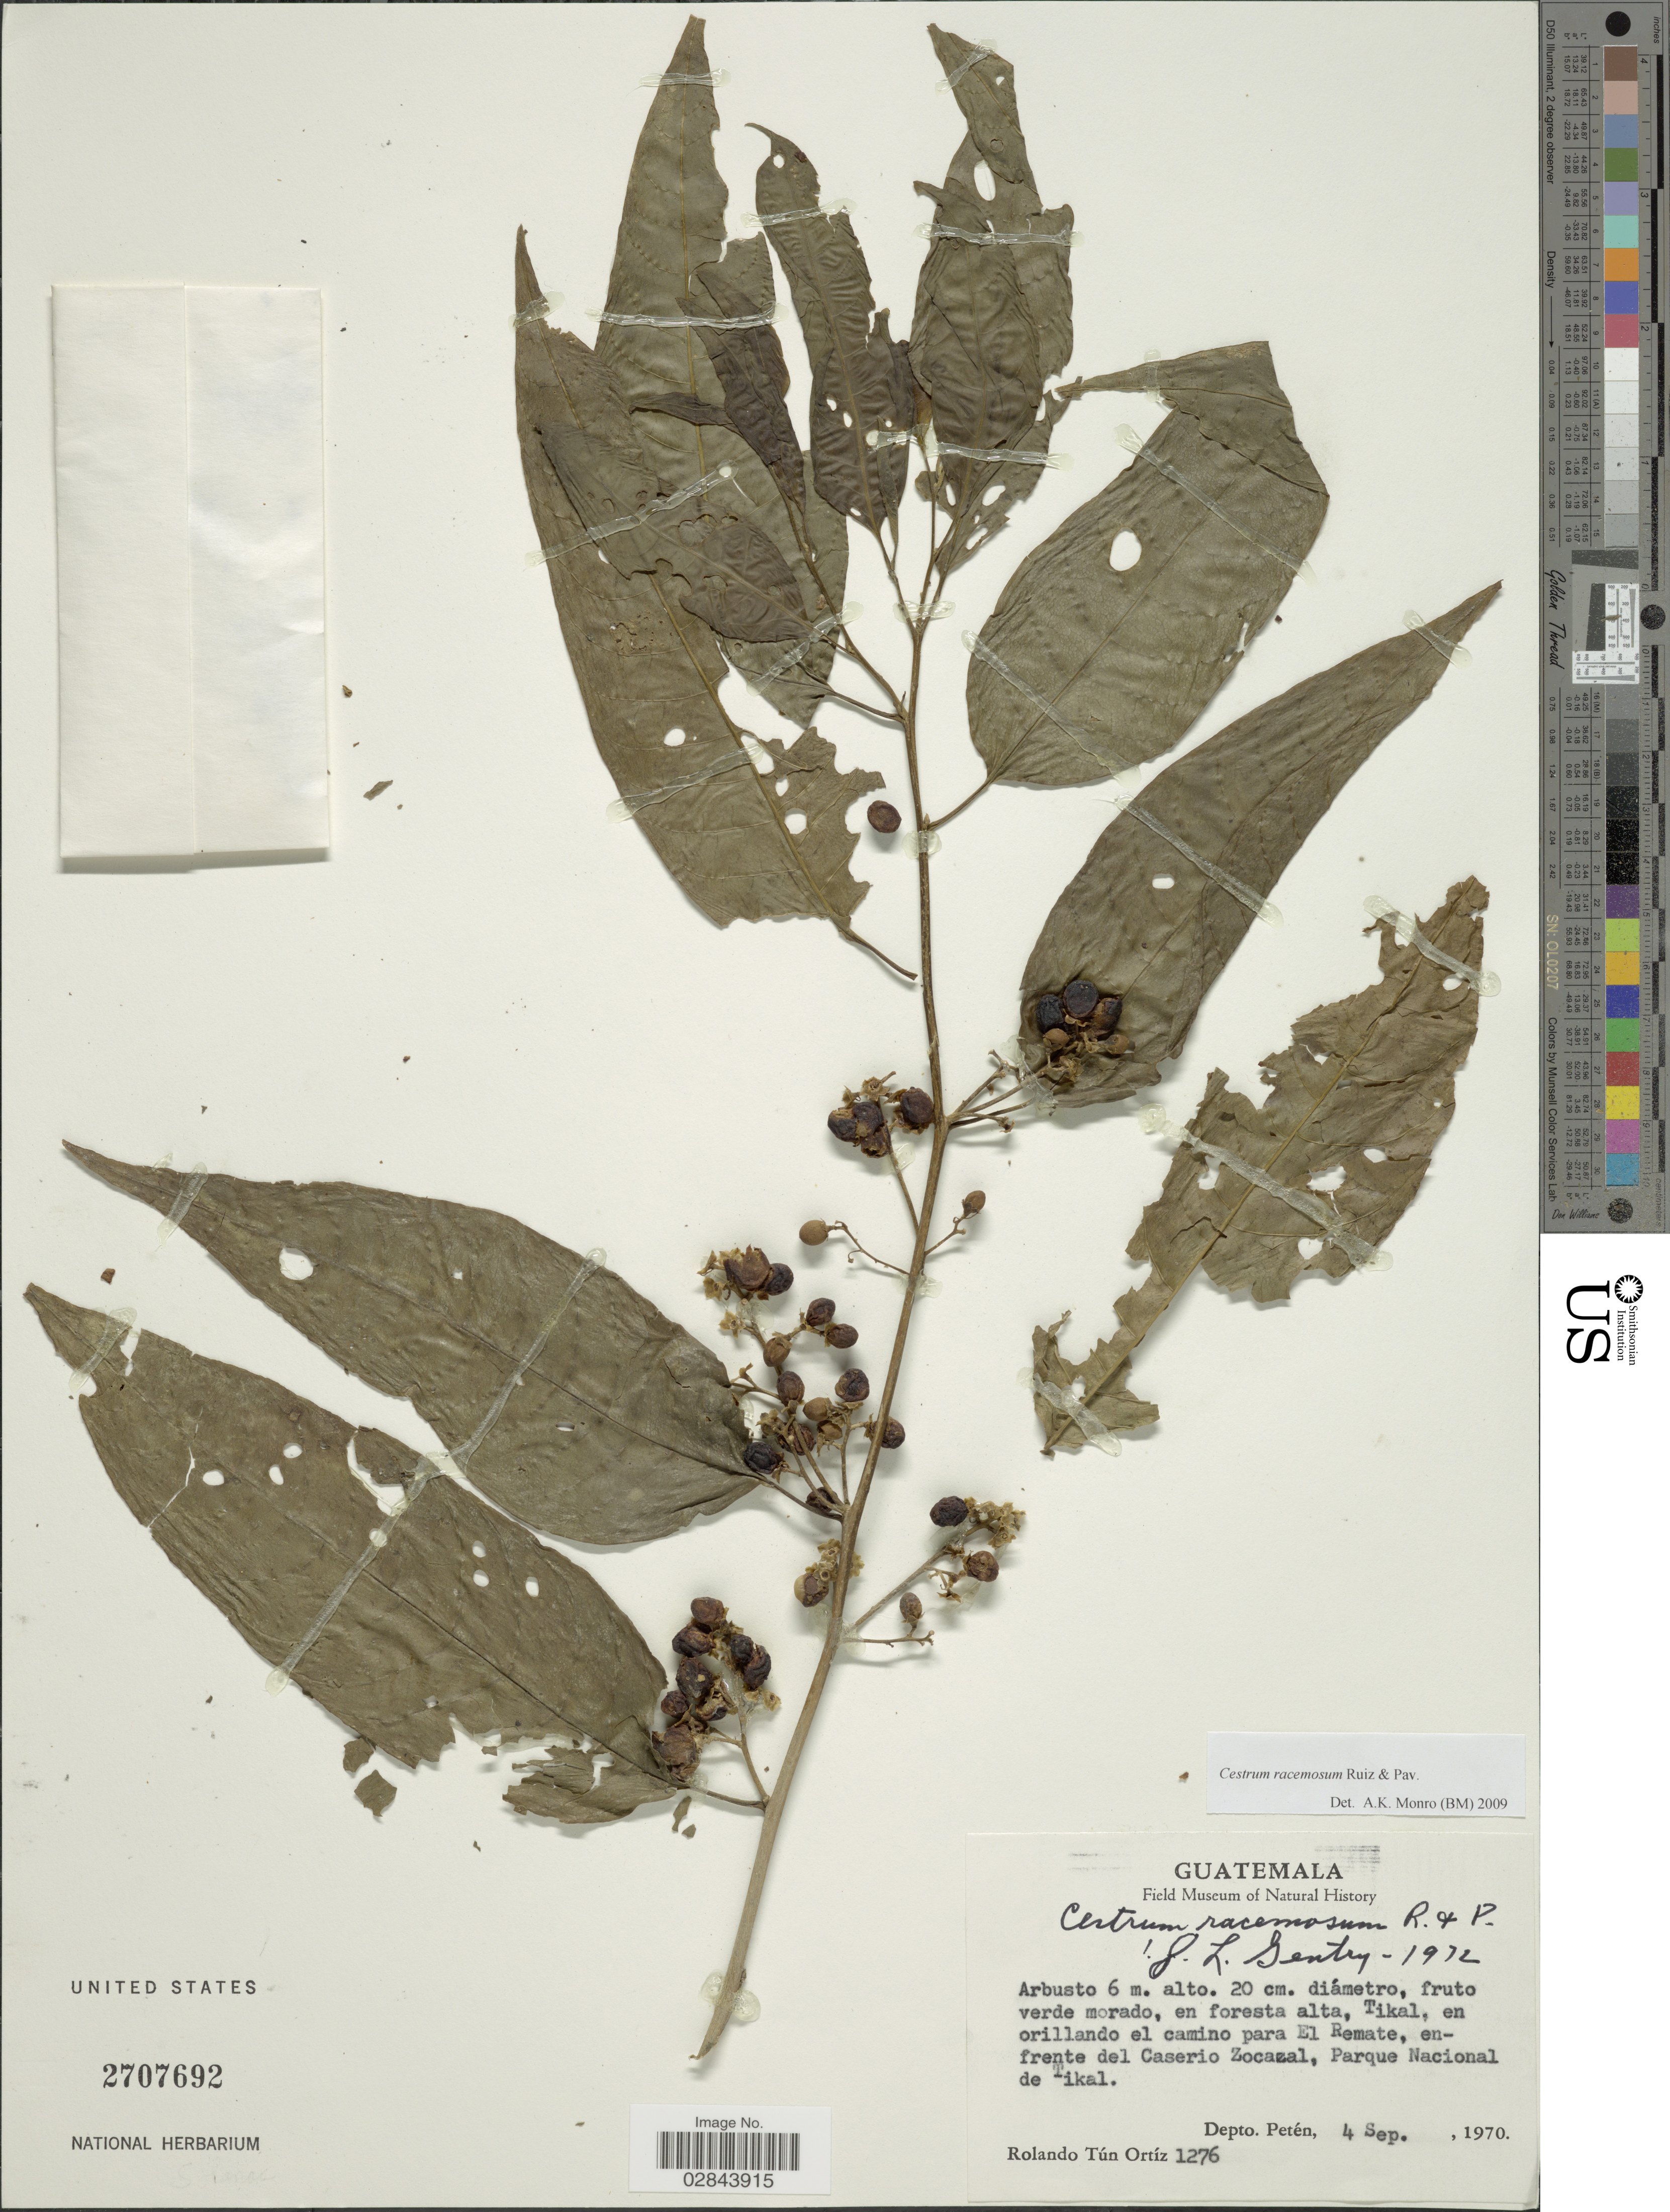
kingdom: Plantae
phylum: Tracheophyta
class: Magnoliopsida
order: Solanales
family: Solanaceae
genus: Cestrum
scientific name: Cestrum racemosum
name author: Ruiz & Pav.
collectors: R. T. Ortíz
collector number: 1276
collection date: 1970-09-04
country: Guatemala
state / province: El Petén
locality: En foresta alta, Tikal, en orillando el camino para El Remate, enfrente del Caserio Zocazal, Parque Nacional de Tikal. Depto. Petén.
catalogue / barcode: US 2707692